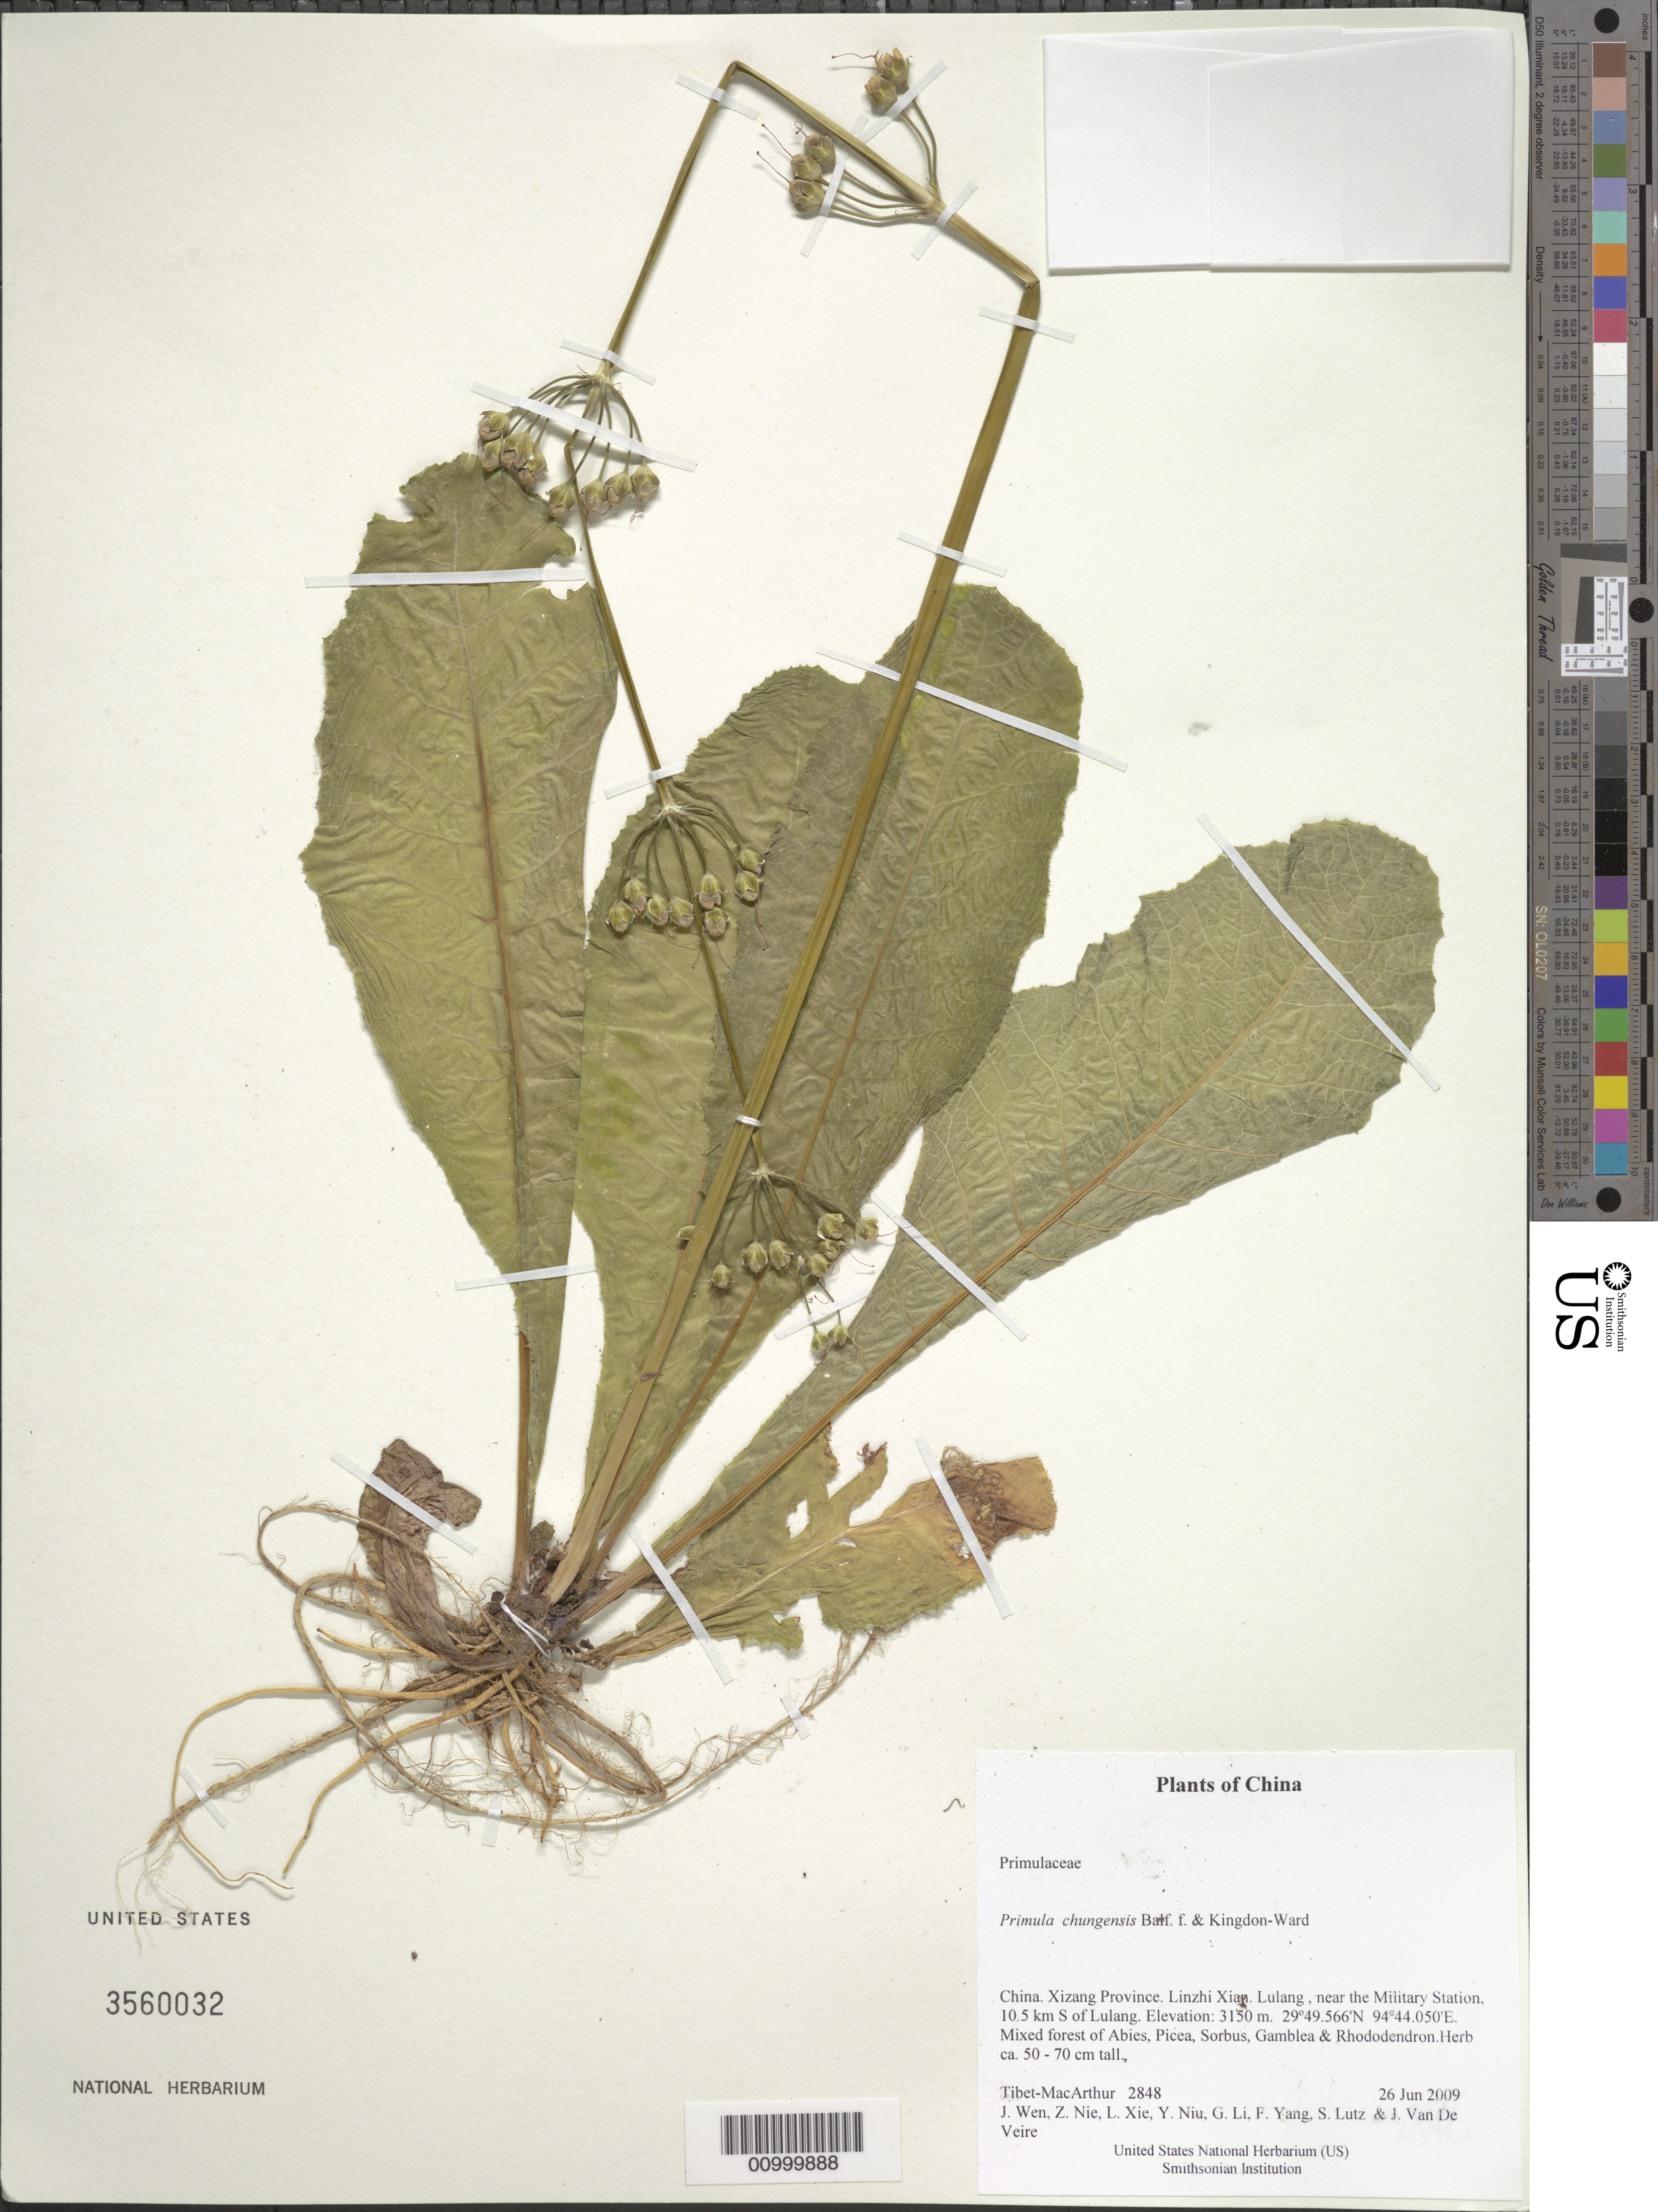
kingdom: Plantae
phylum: Tracheophyta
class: Magnoliopsida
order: Ericales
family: Primulaceae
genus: Primula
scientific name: Primula chungensis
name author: Balf. f. & Kingdon-Ward in Balf. f.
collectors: Tibet-MacArthur, J. Wen, Z. Nie, L. Xie, Y. Niu, G. Li, F. Yang, S. Lutz & J. Van De Veire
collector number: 2848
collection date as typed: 26 Jun 2009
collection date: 2009-06-26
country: China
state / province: Xizang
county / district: Linzhi Xian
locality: Lulang , near the Military Station, 10.5 km S of Lulang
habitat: Mixed forest of Abies, Picea, Sorbus, Gamblea & Rhododendron.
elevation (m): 3150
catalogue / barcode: US 3560032